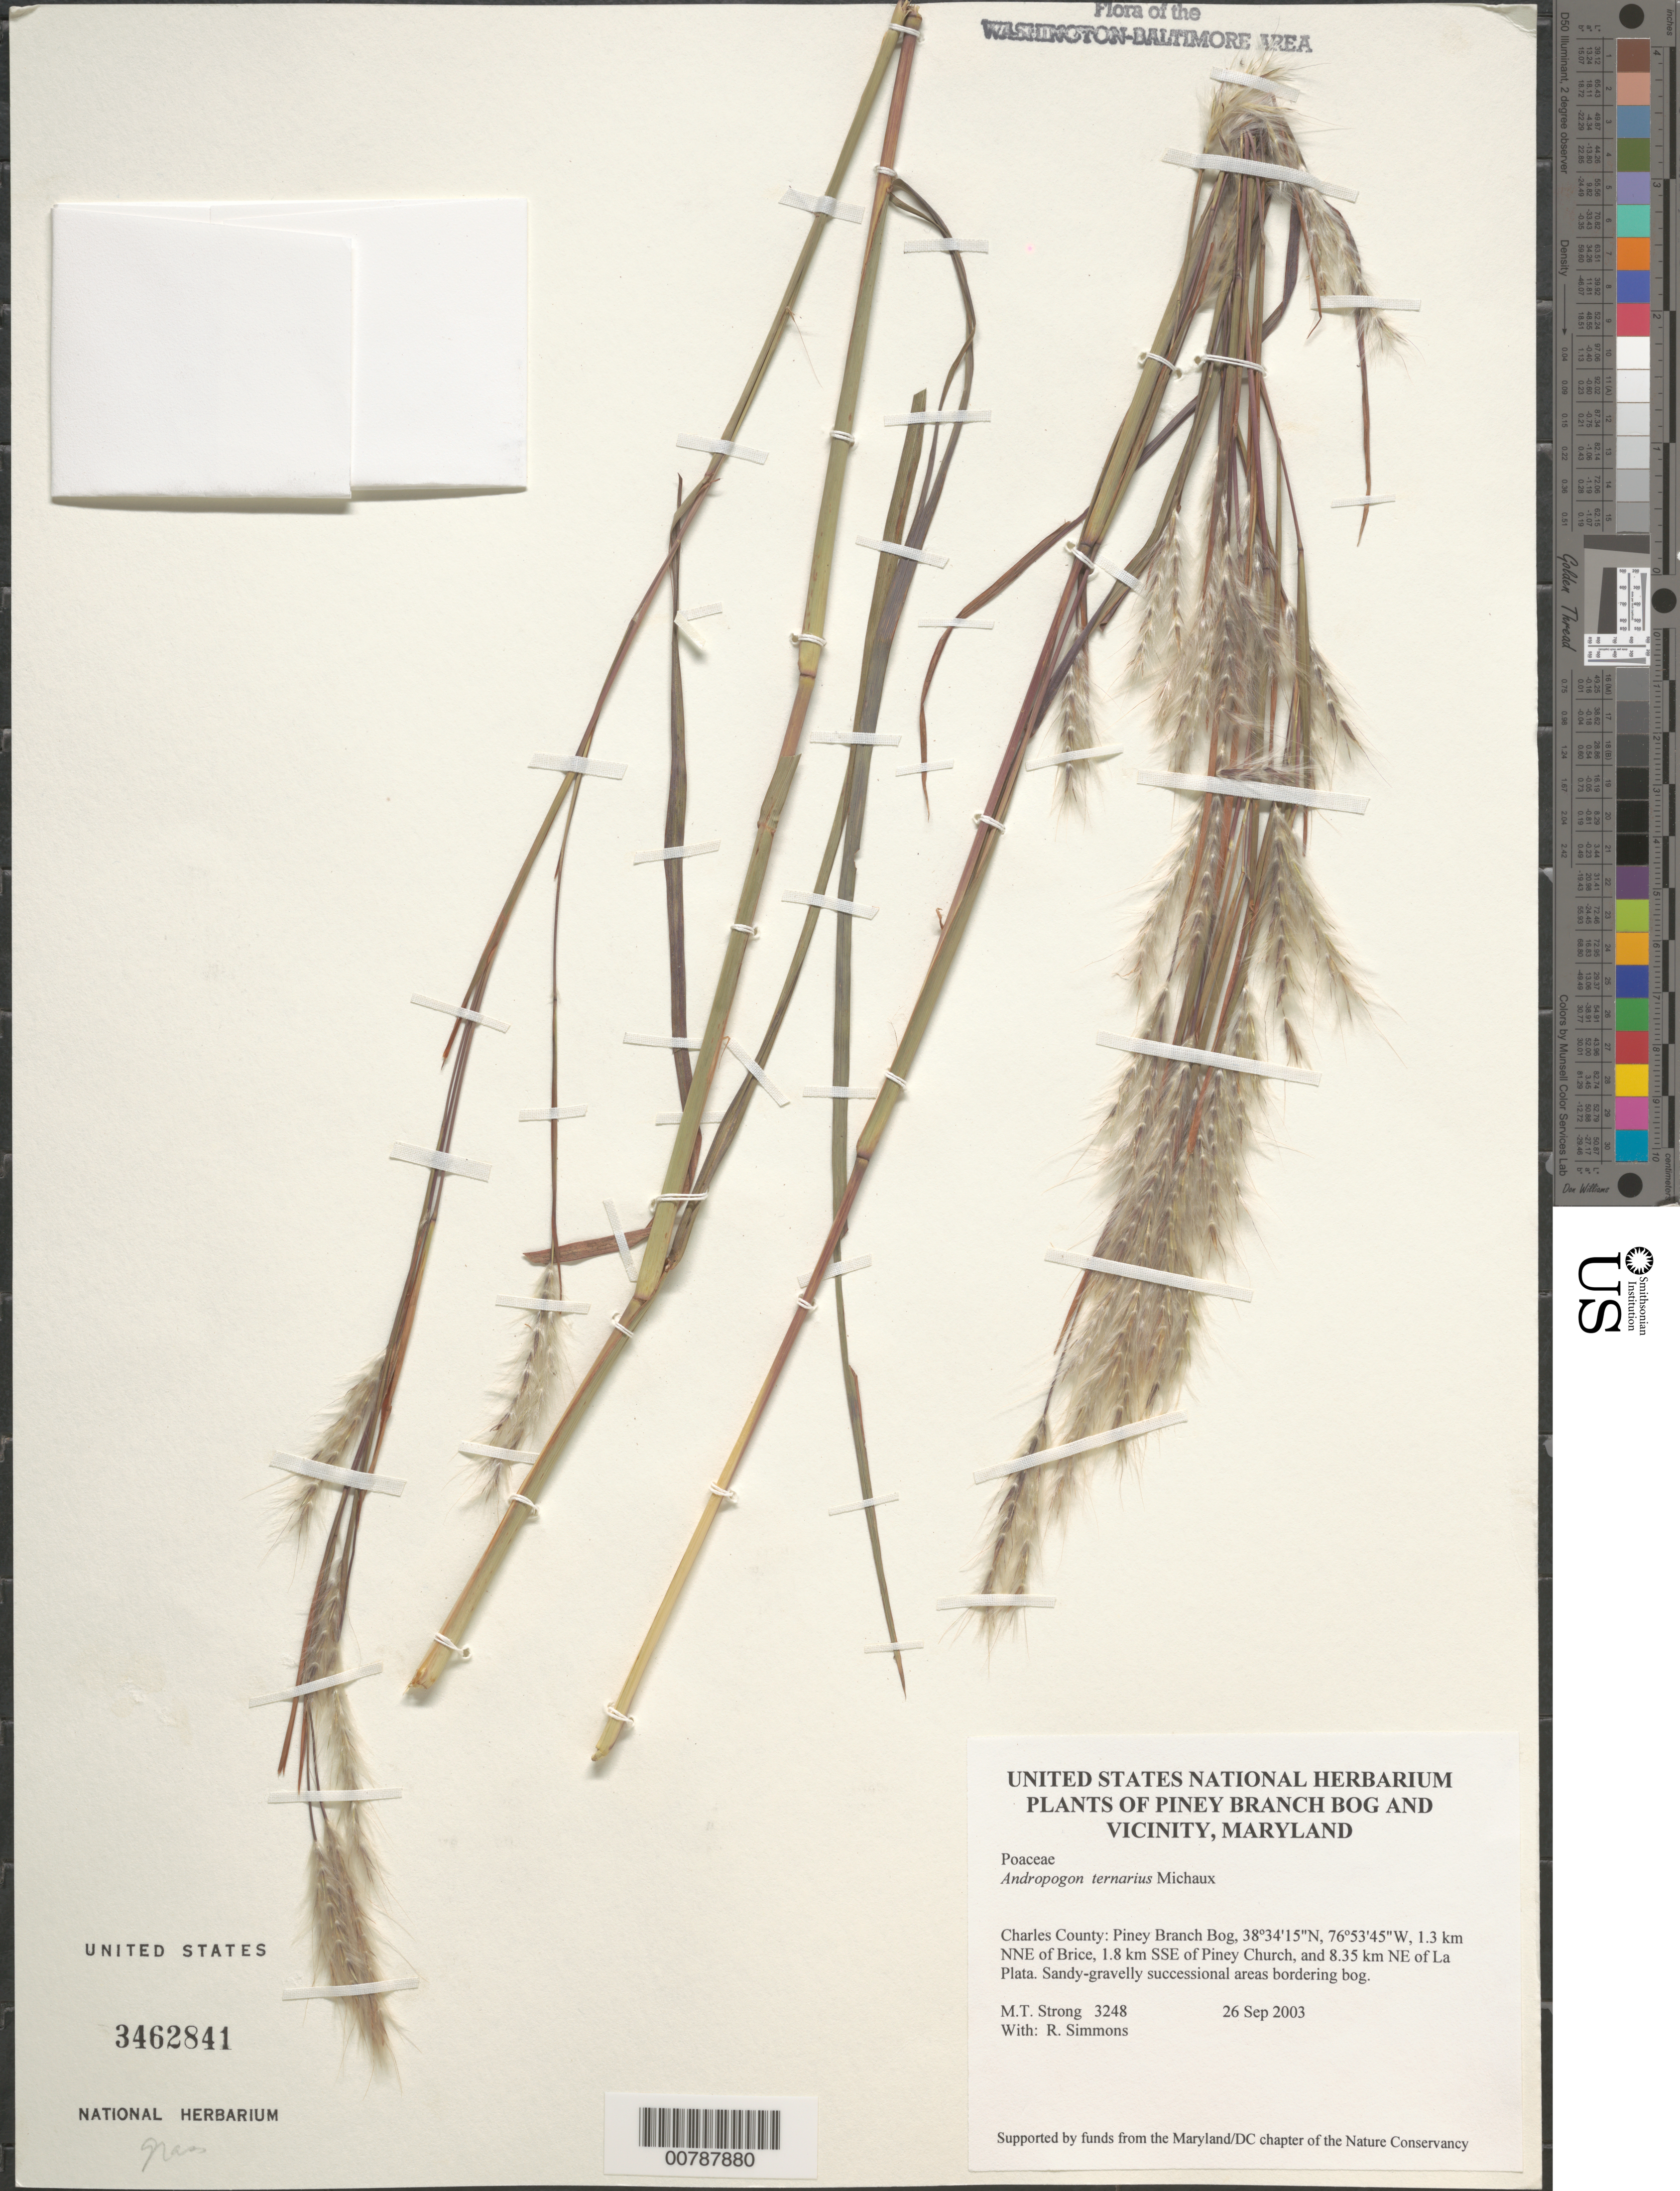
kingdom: Plantae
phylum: Tracheophyta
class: Liliopsida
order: Poales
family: Poaceae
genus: Andropogon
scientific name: Andropogon ternarius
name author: Michx.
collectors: M. T. Strong & R. H. Simmons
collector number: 3248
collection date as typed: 26 Sep 2003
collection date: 2003-09-26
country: United States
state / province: Maryland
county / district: Charles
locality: Piney Branch Bog, 1.3 km NNE of Brice, 1.8 km SSE of Piney Church, and 8.35 km NE of La Plata.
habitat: Sandy-gravelly successional areas bordering bog.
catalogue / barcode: US 3462841